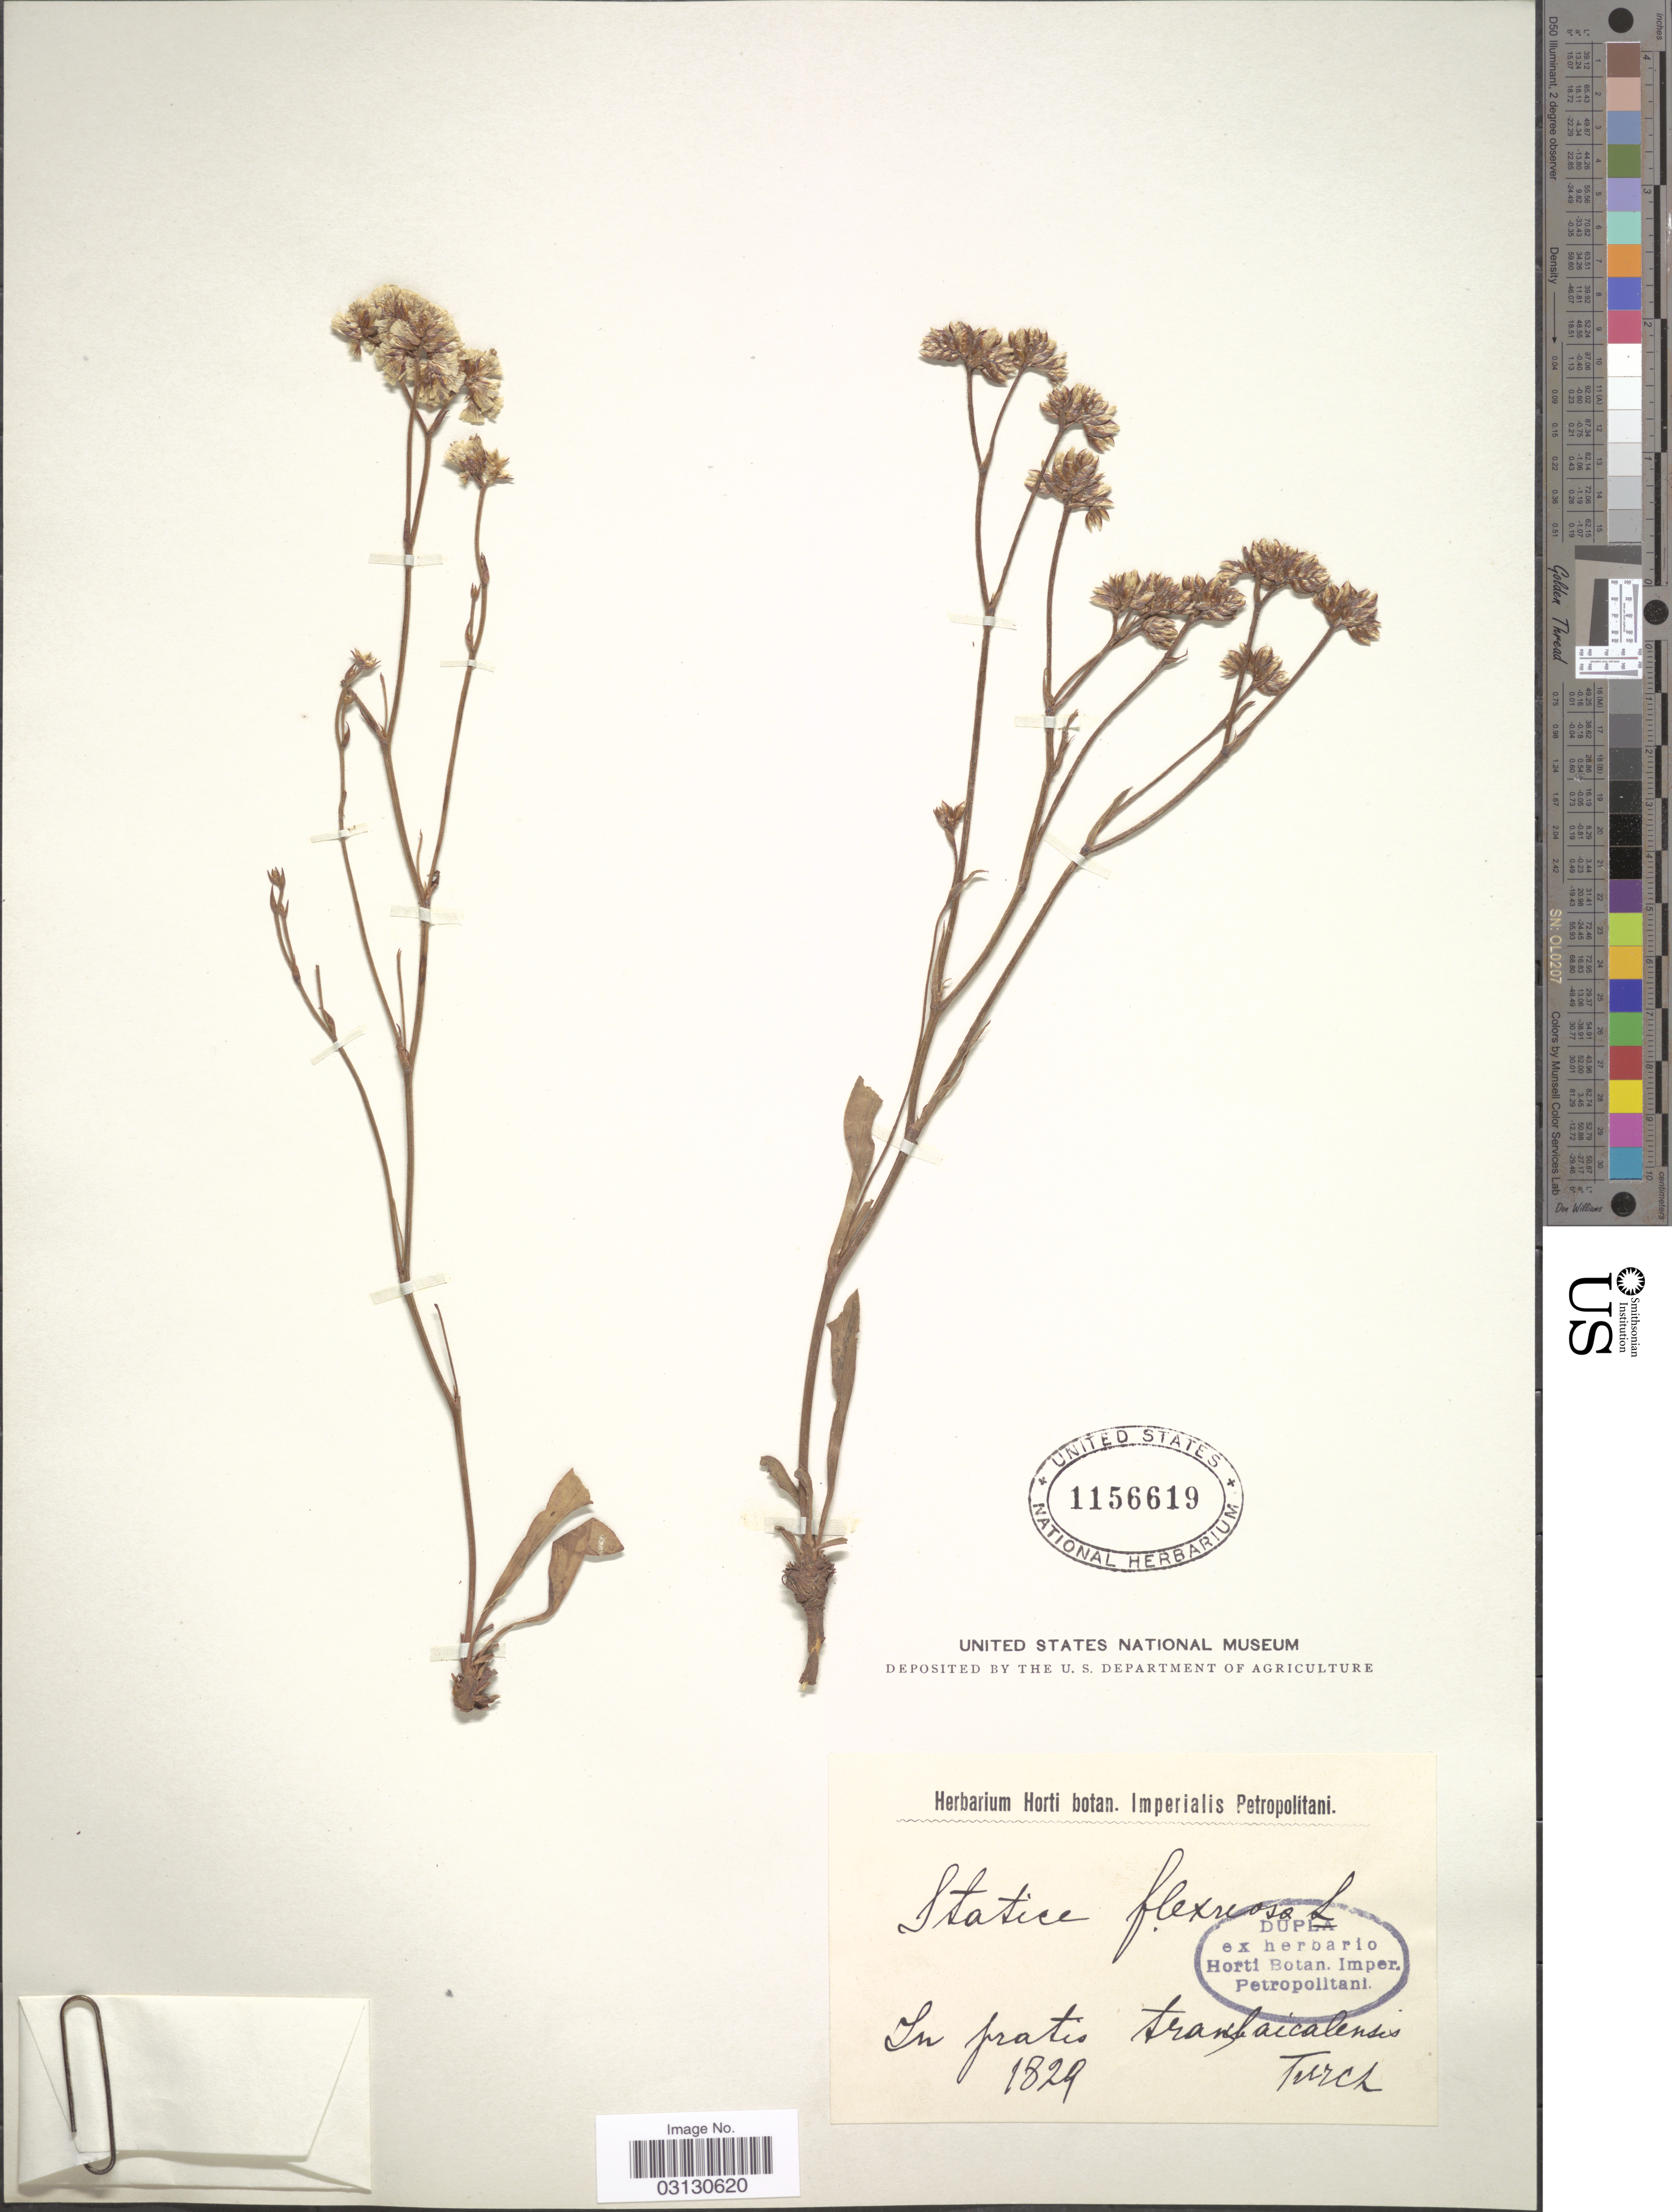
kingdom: Plantae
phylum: Tracheophyta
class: Magnoliopsida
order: Caryophyllales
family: Plumbaginaceae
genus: Limonium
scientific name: Limonium flexuosum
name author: (L.) Kuntze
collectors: Turck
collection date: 1829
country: Russian Federation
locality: In pratis transbaicalensis.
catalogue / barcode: US 1156619